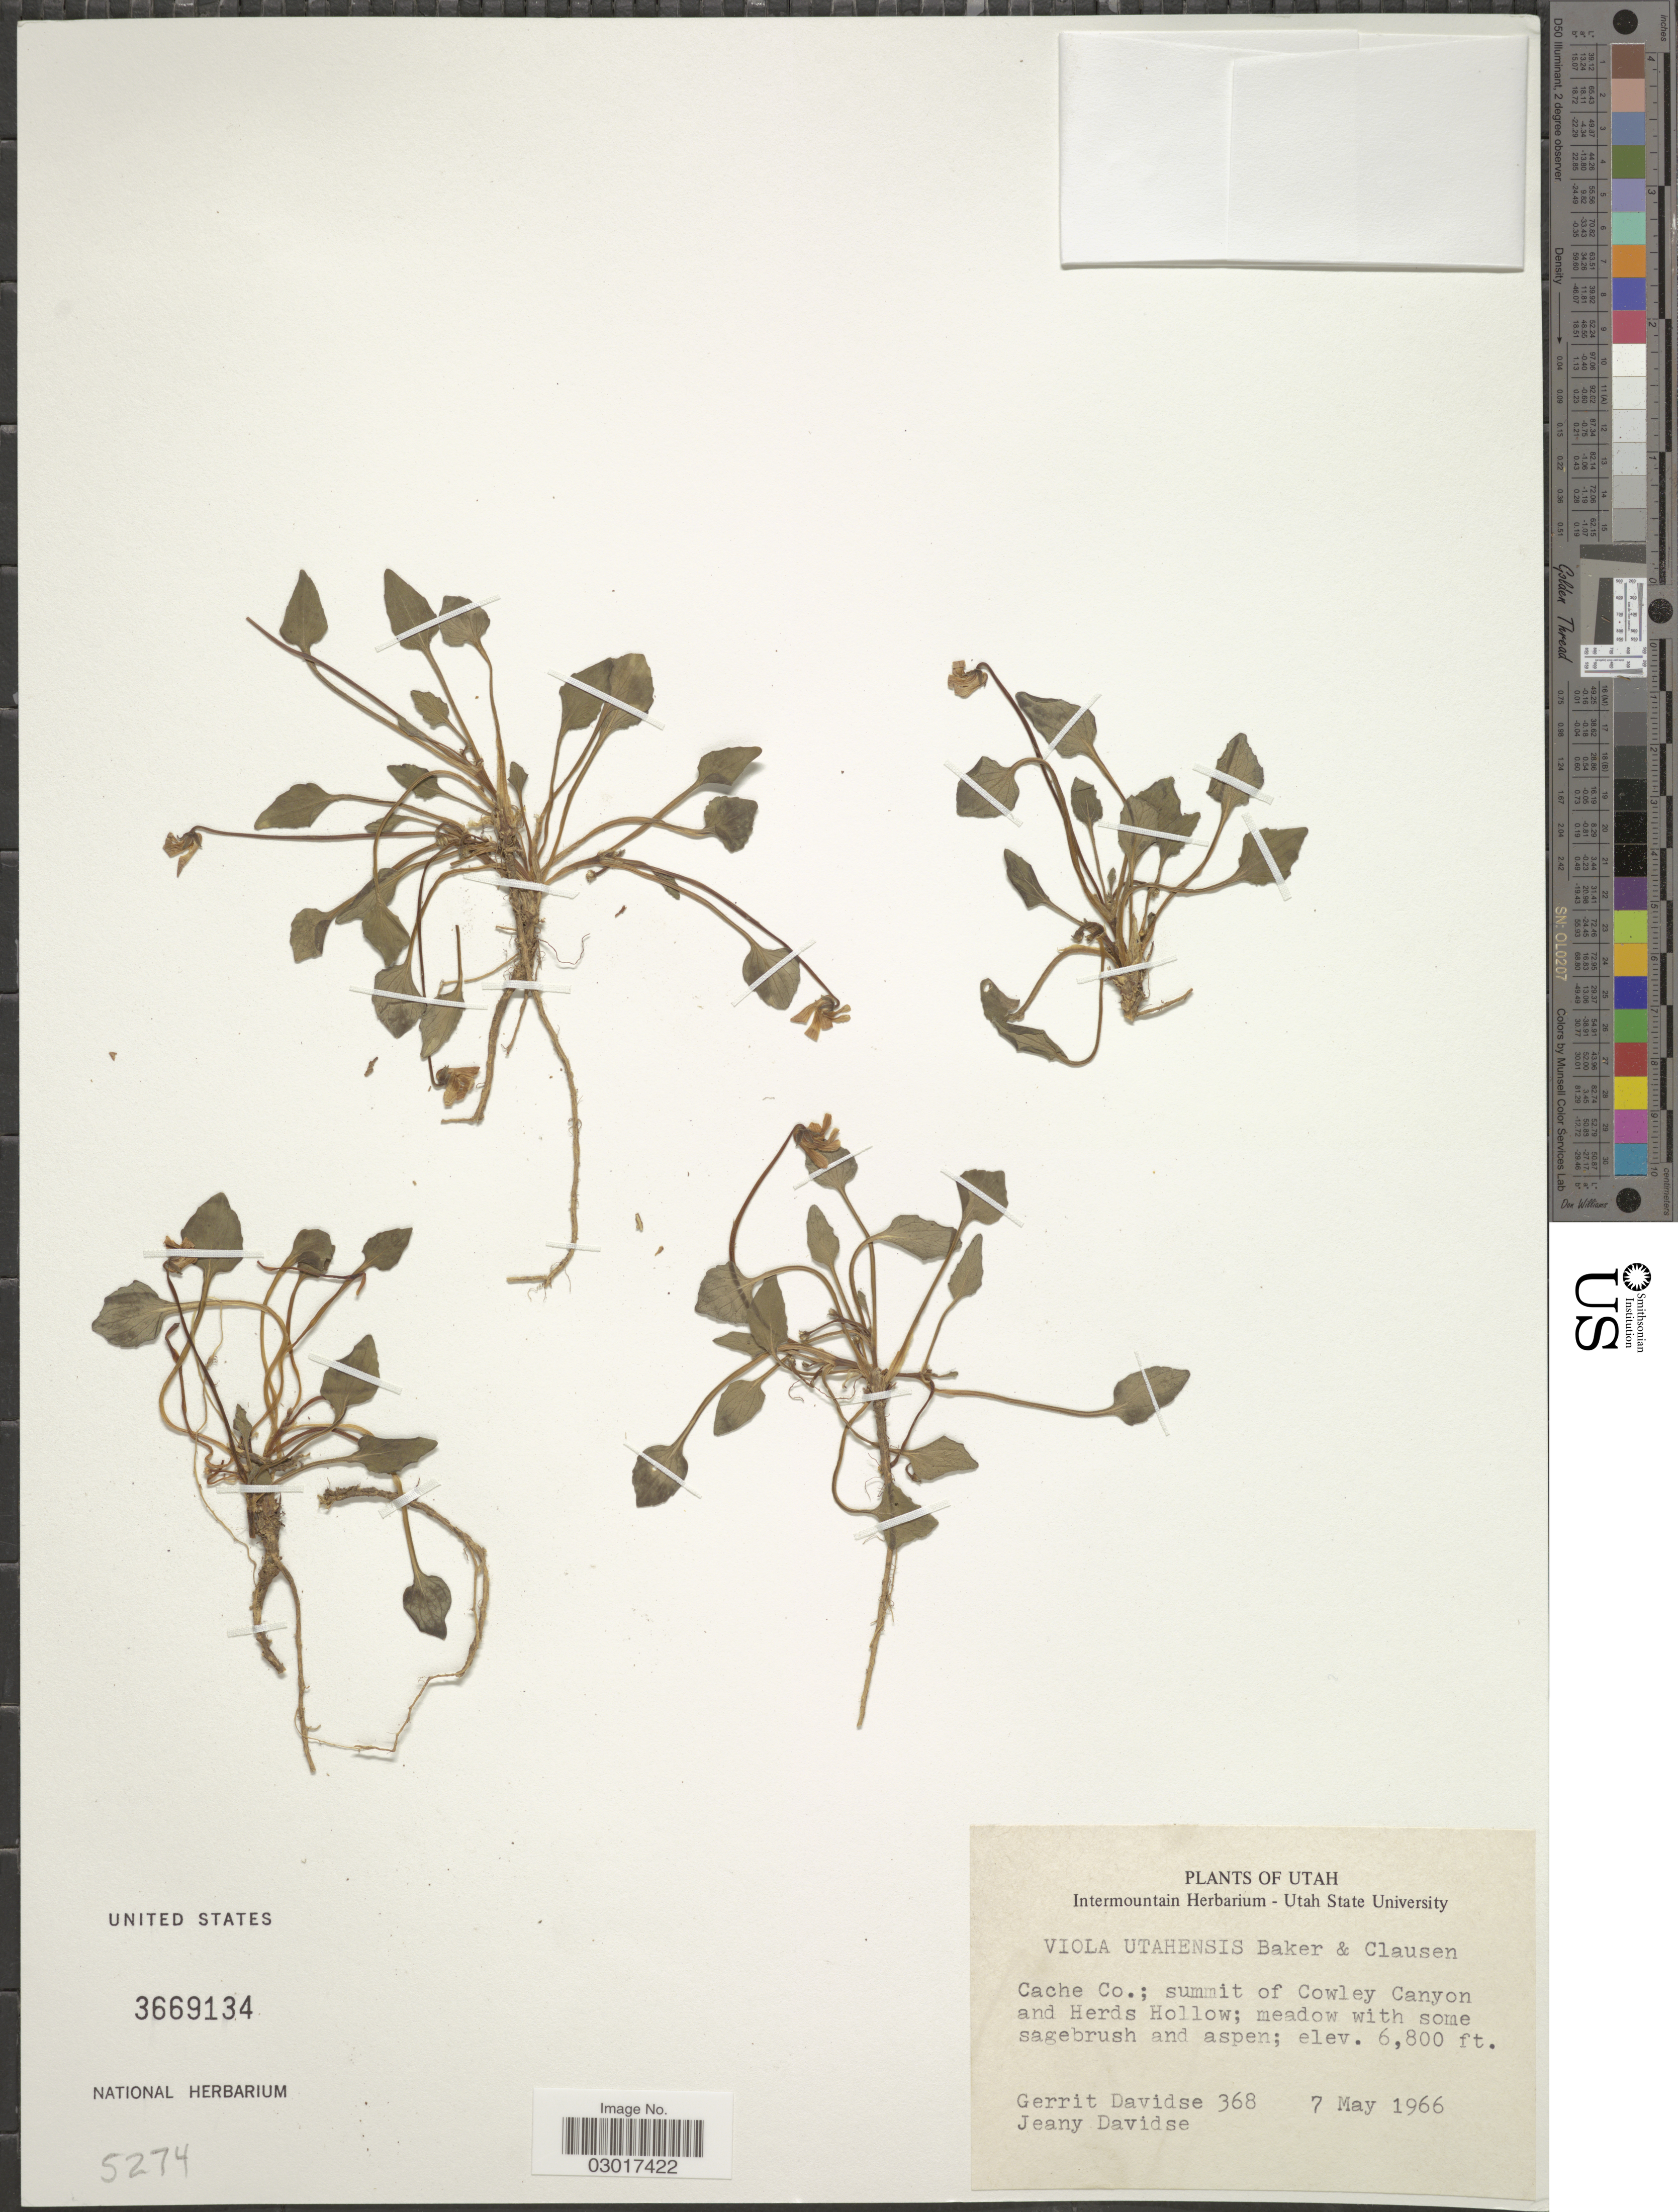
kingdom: Plantae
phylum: Tracheophyta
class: Magnoliopsida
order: Malpighiales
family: Violaceae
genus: Viola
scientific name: Viola utahensis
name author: M.S. Baker & J.C. Clausen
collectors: G. Davidse & J. Davidse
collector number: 368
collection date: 1966-05-07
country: United States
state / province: Utah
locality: Cache Co.; summit of Cowley Canyon and Herds Hollow.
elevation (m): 2073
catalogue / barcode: US 3669134